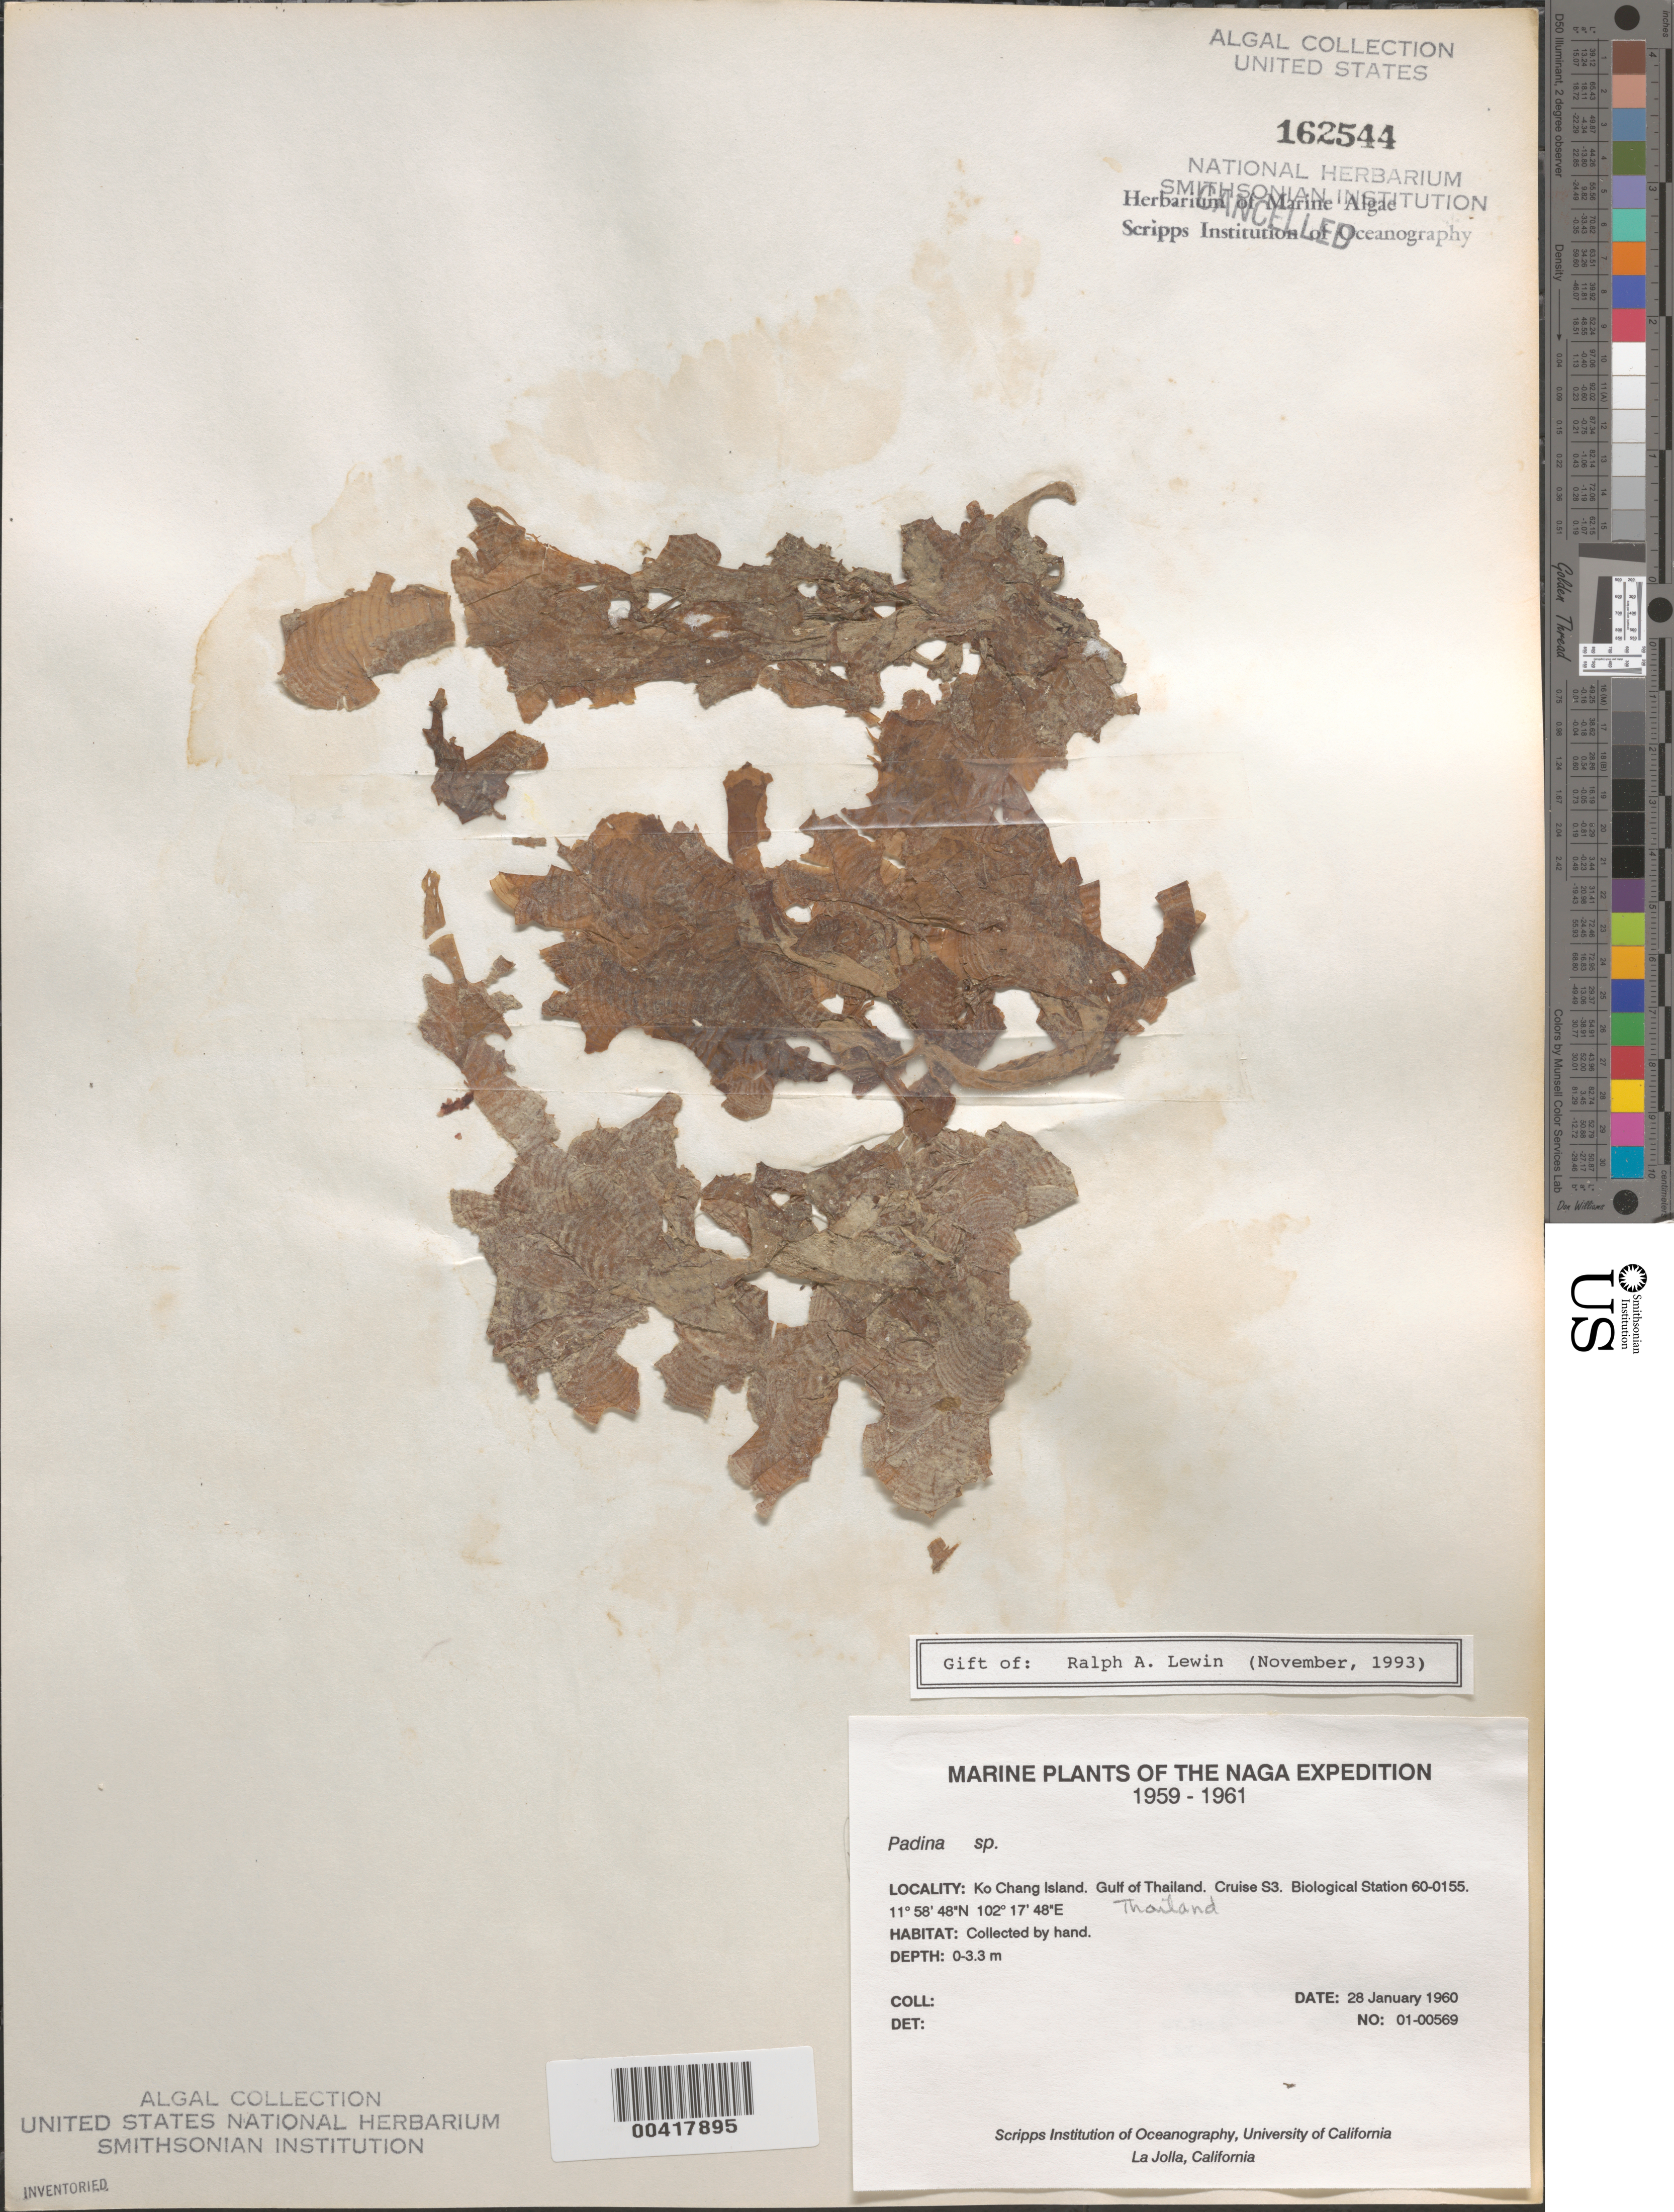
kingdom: Chromista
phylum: Ochrophyta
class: Phaeophyceae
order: Dictyotales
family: Dictyotaceae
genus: Padina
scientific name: Padina sp.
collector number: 01-00569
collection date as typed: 28 Jan 1960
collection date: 1960-01-28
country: Thailand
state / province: Trat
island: Koh Chang Island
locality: Gulf of Thailand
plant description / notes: Naga Expedition, 1959-1961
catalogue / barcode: US 162544